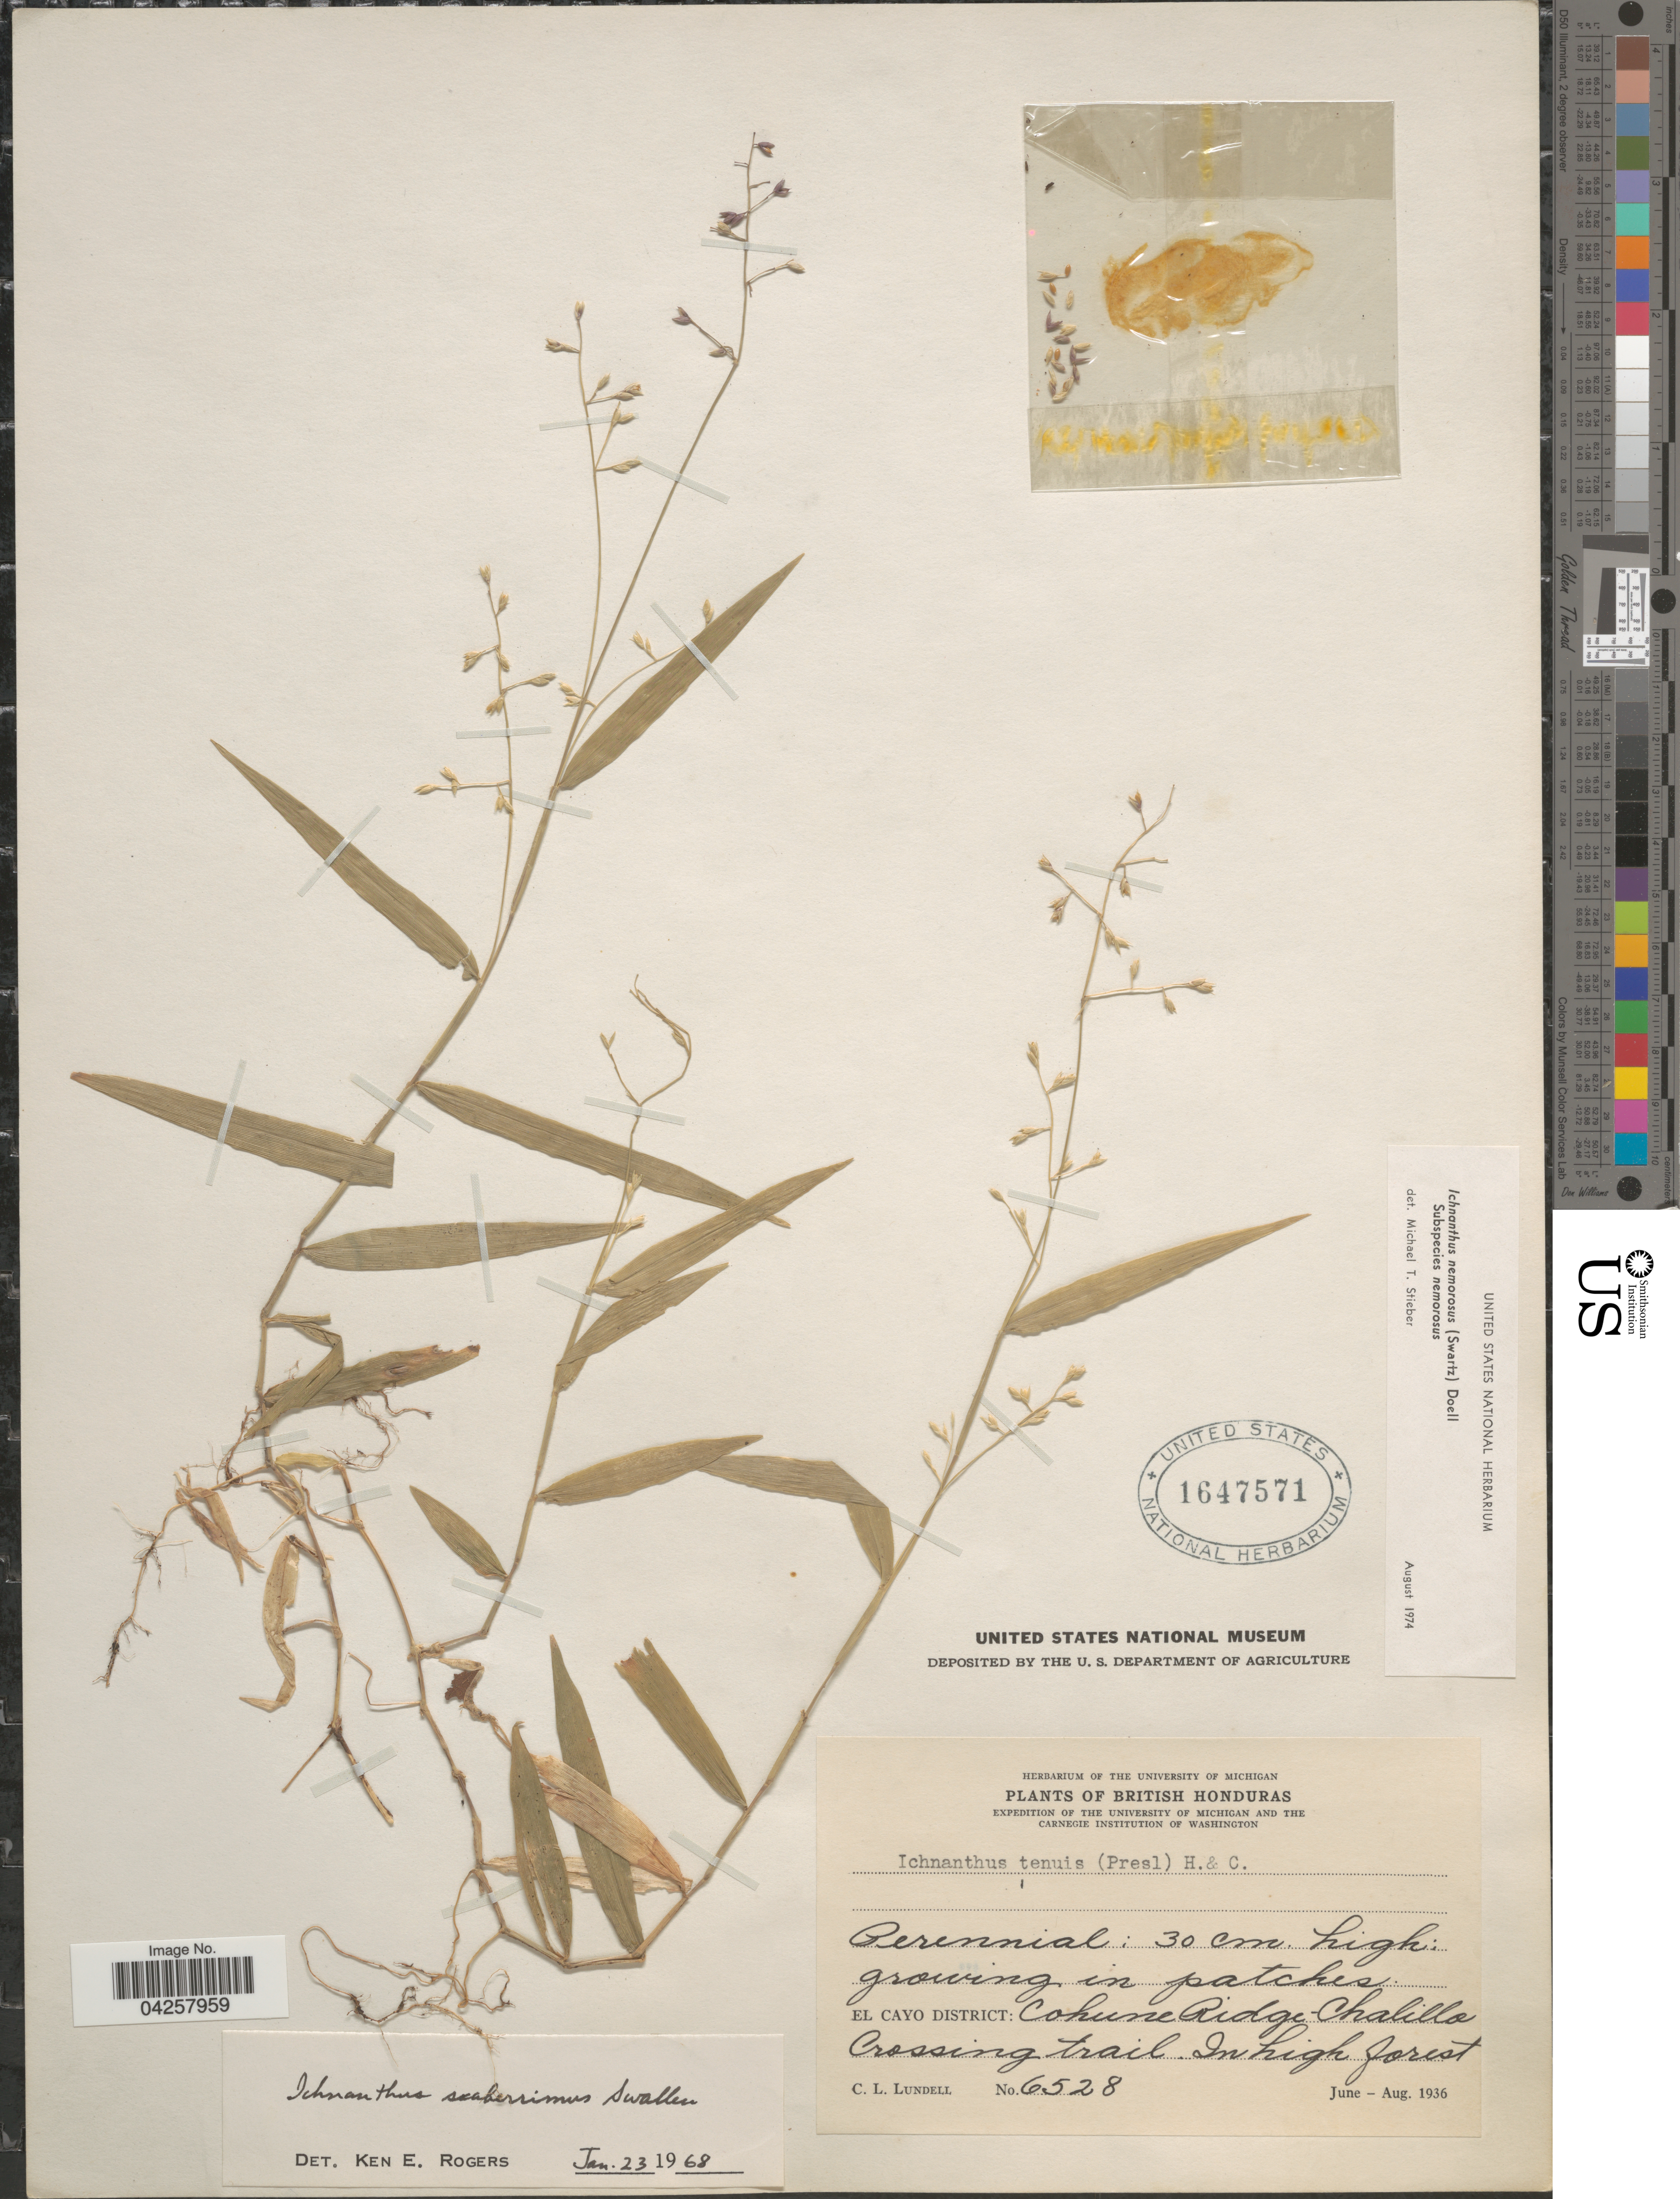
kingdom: Plantae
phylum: Tracheophyta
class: Liliopsida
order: Poales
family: Poaceae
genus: Hildaea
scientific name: Hildaea nemorosa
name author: (Sw.) C. Silva & R.P. Oliveira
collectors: C. L. Lundell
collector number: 6528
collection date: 1936-06/1936-08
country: Belize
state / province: Cayo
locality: British Honduras. Expedition of the University of Michigan and the Carnegie Institution of Washington. El Cayo District: Cohune Ridge-Chalillo Crossing trail.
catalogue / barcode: US 1647571